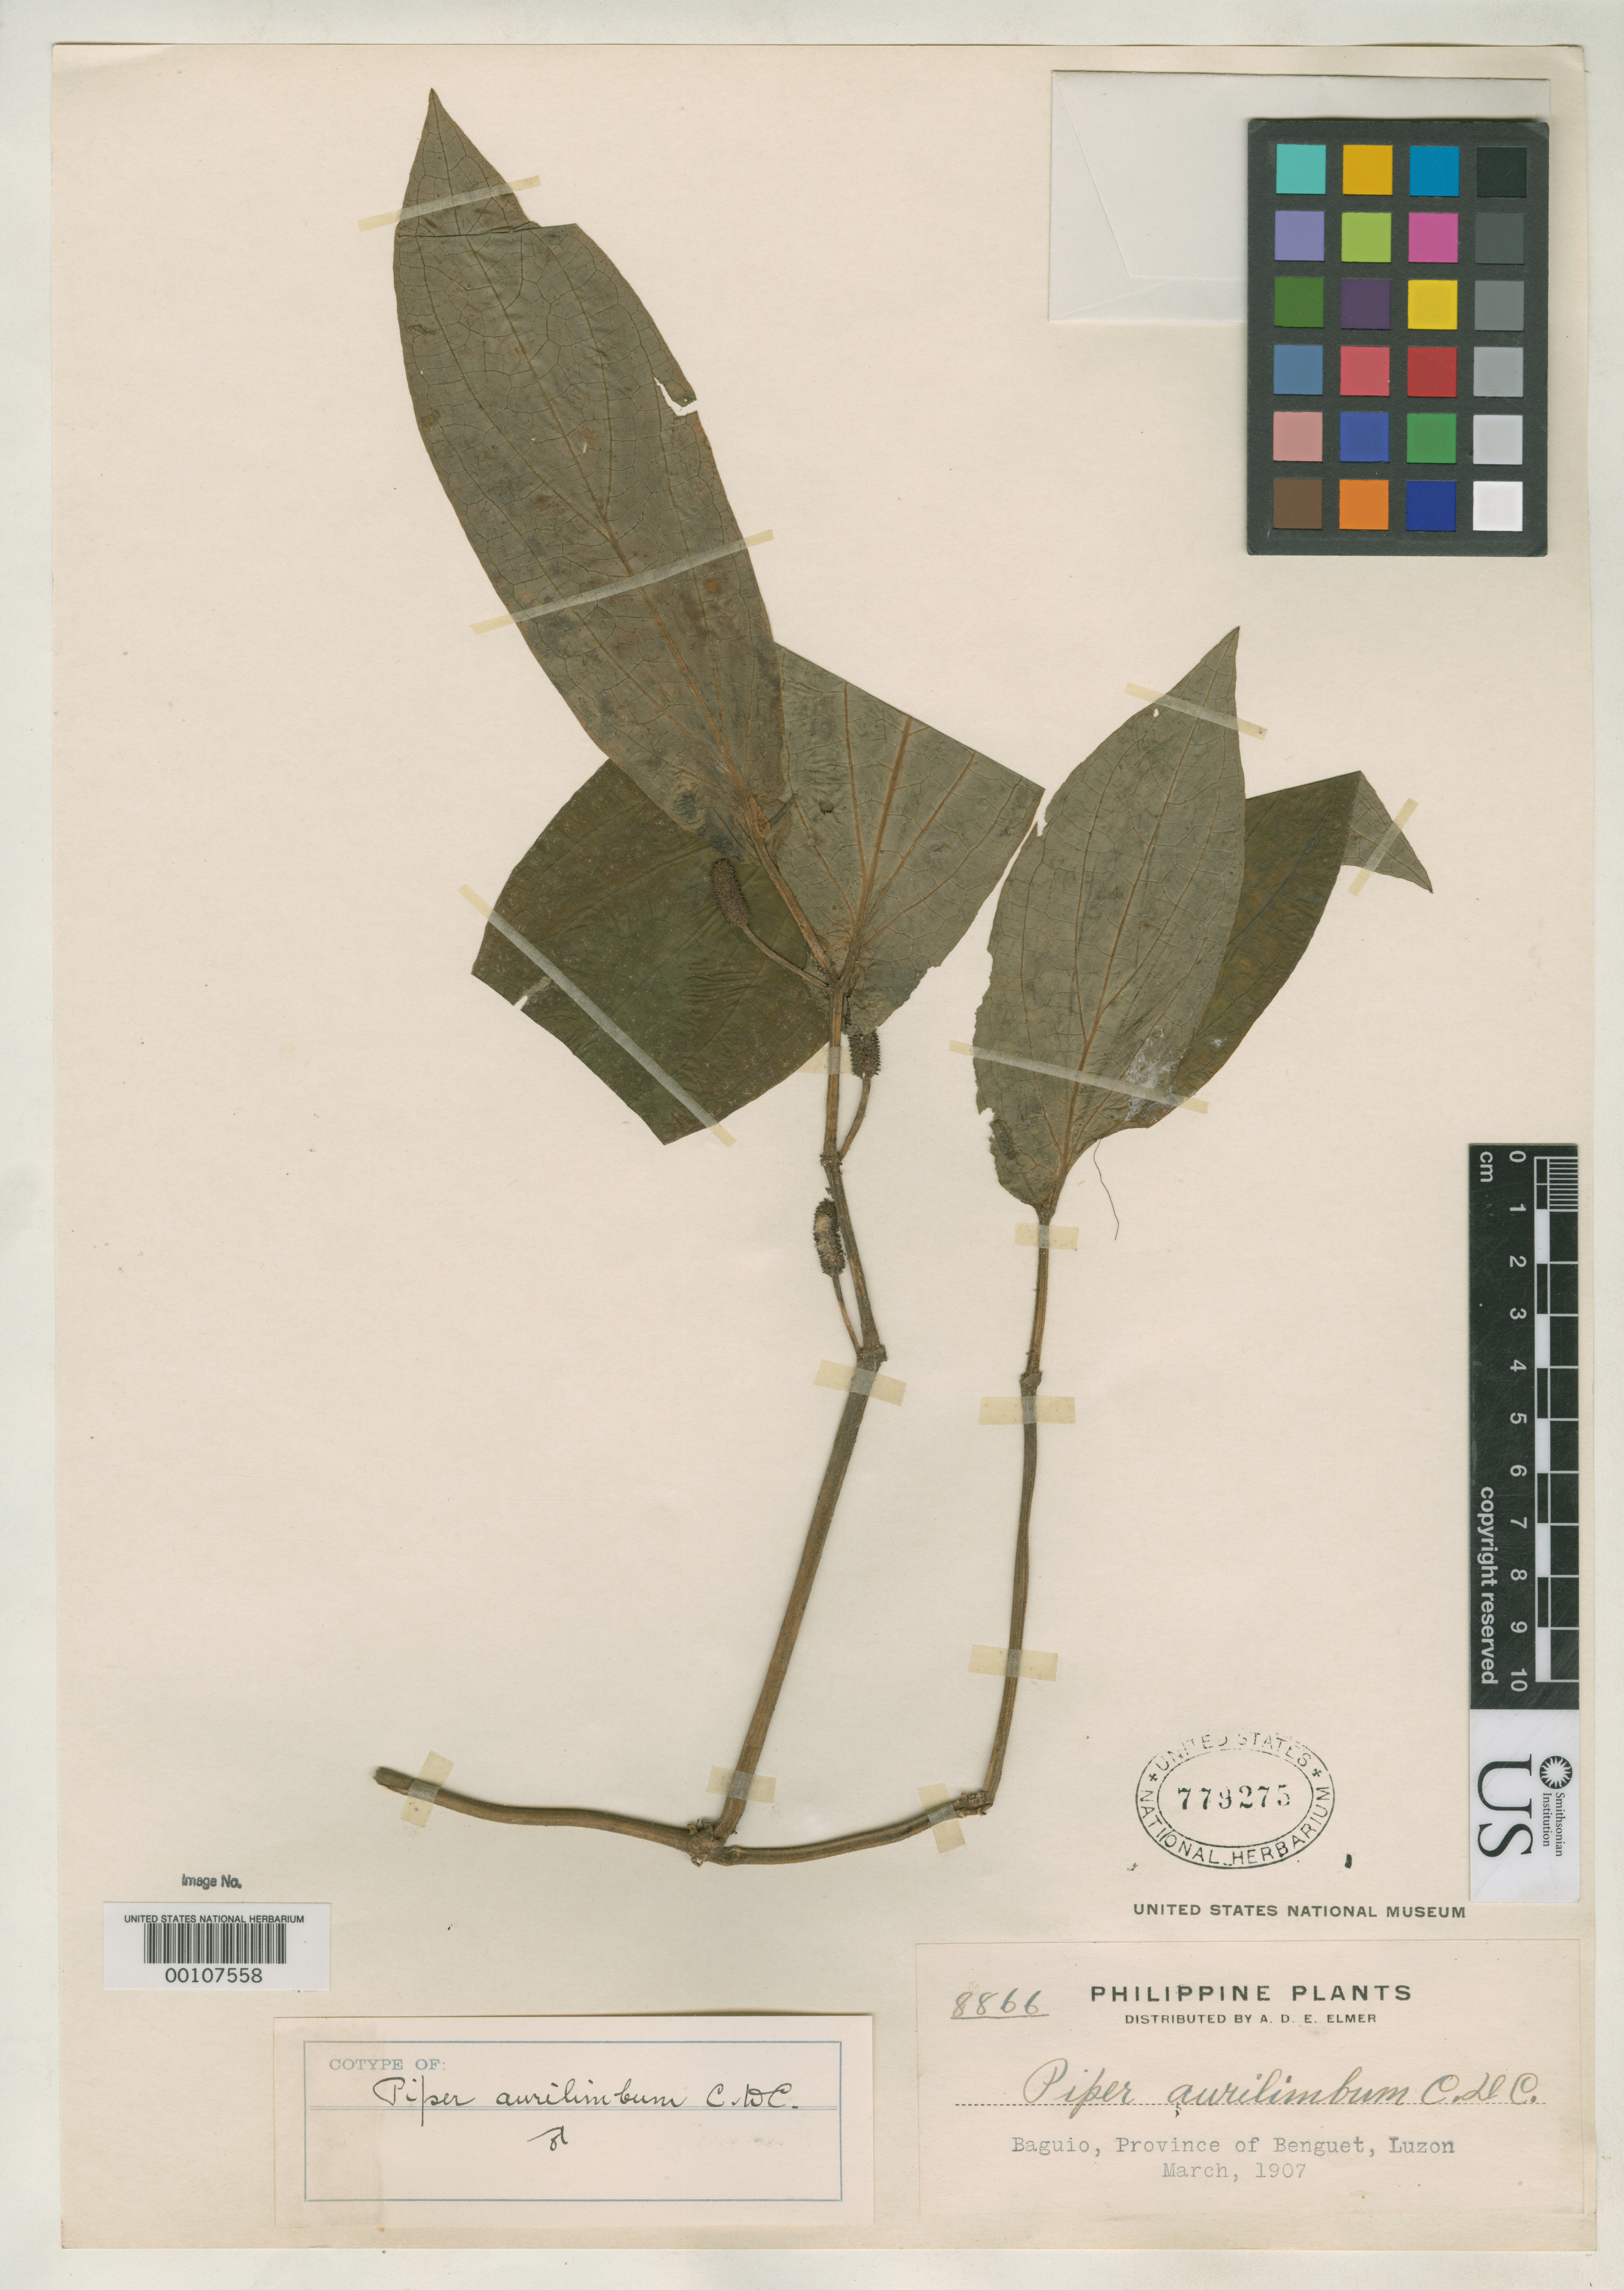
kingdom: Plantae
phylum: Tracheophyta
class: Magnoliopsida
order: Piperales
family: Piperaceae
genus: Piper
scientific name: Piper aurilimbum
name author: C. DC. in Elmer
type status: Isotype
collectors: A. D. E. Elmer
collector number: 8866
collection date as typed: Mar 1907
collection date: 1907-03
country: Philippines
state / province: Cordillera (Administrative Region)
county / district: Benguet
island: Luzon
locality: Baguio.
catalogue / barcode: US 779275